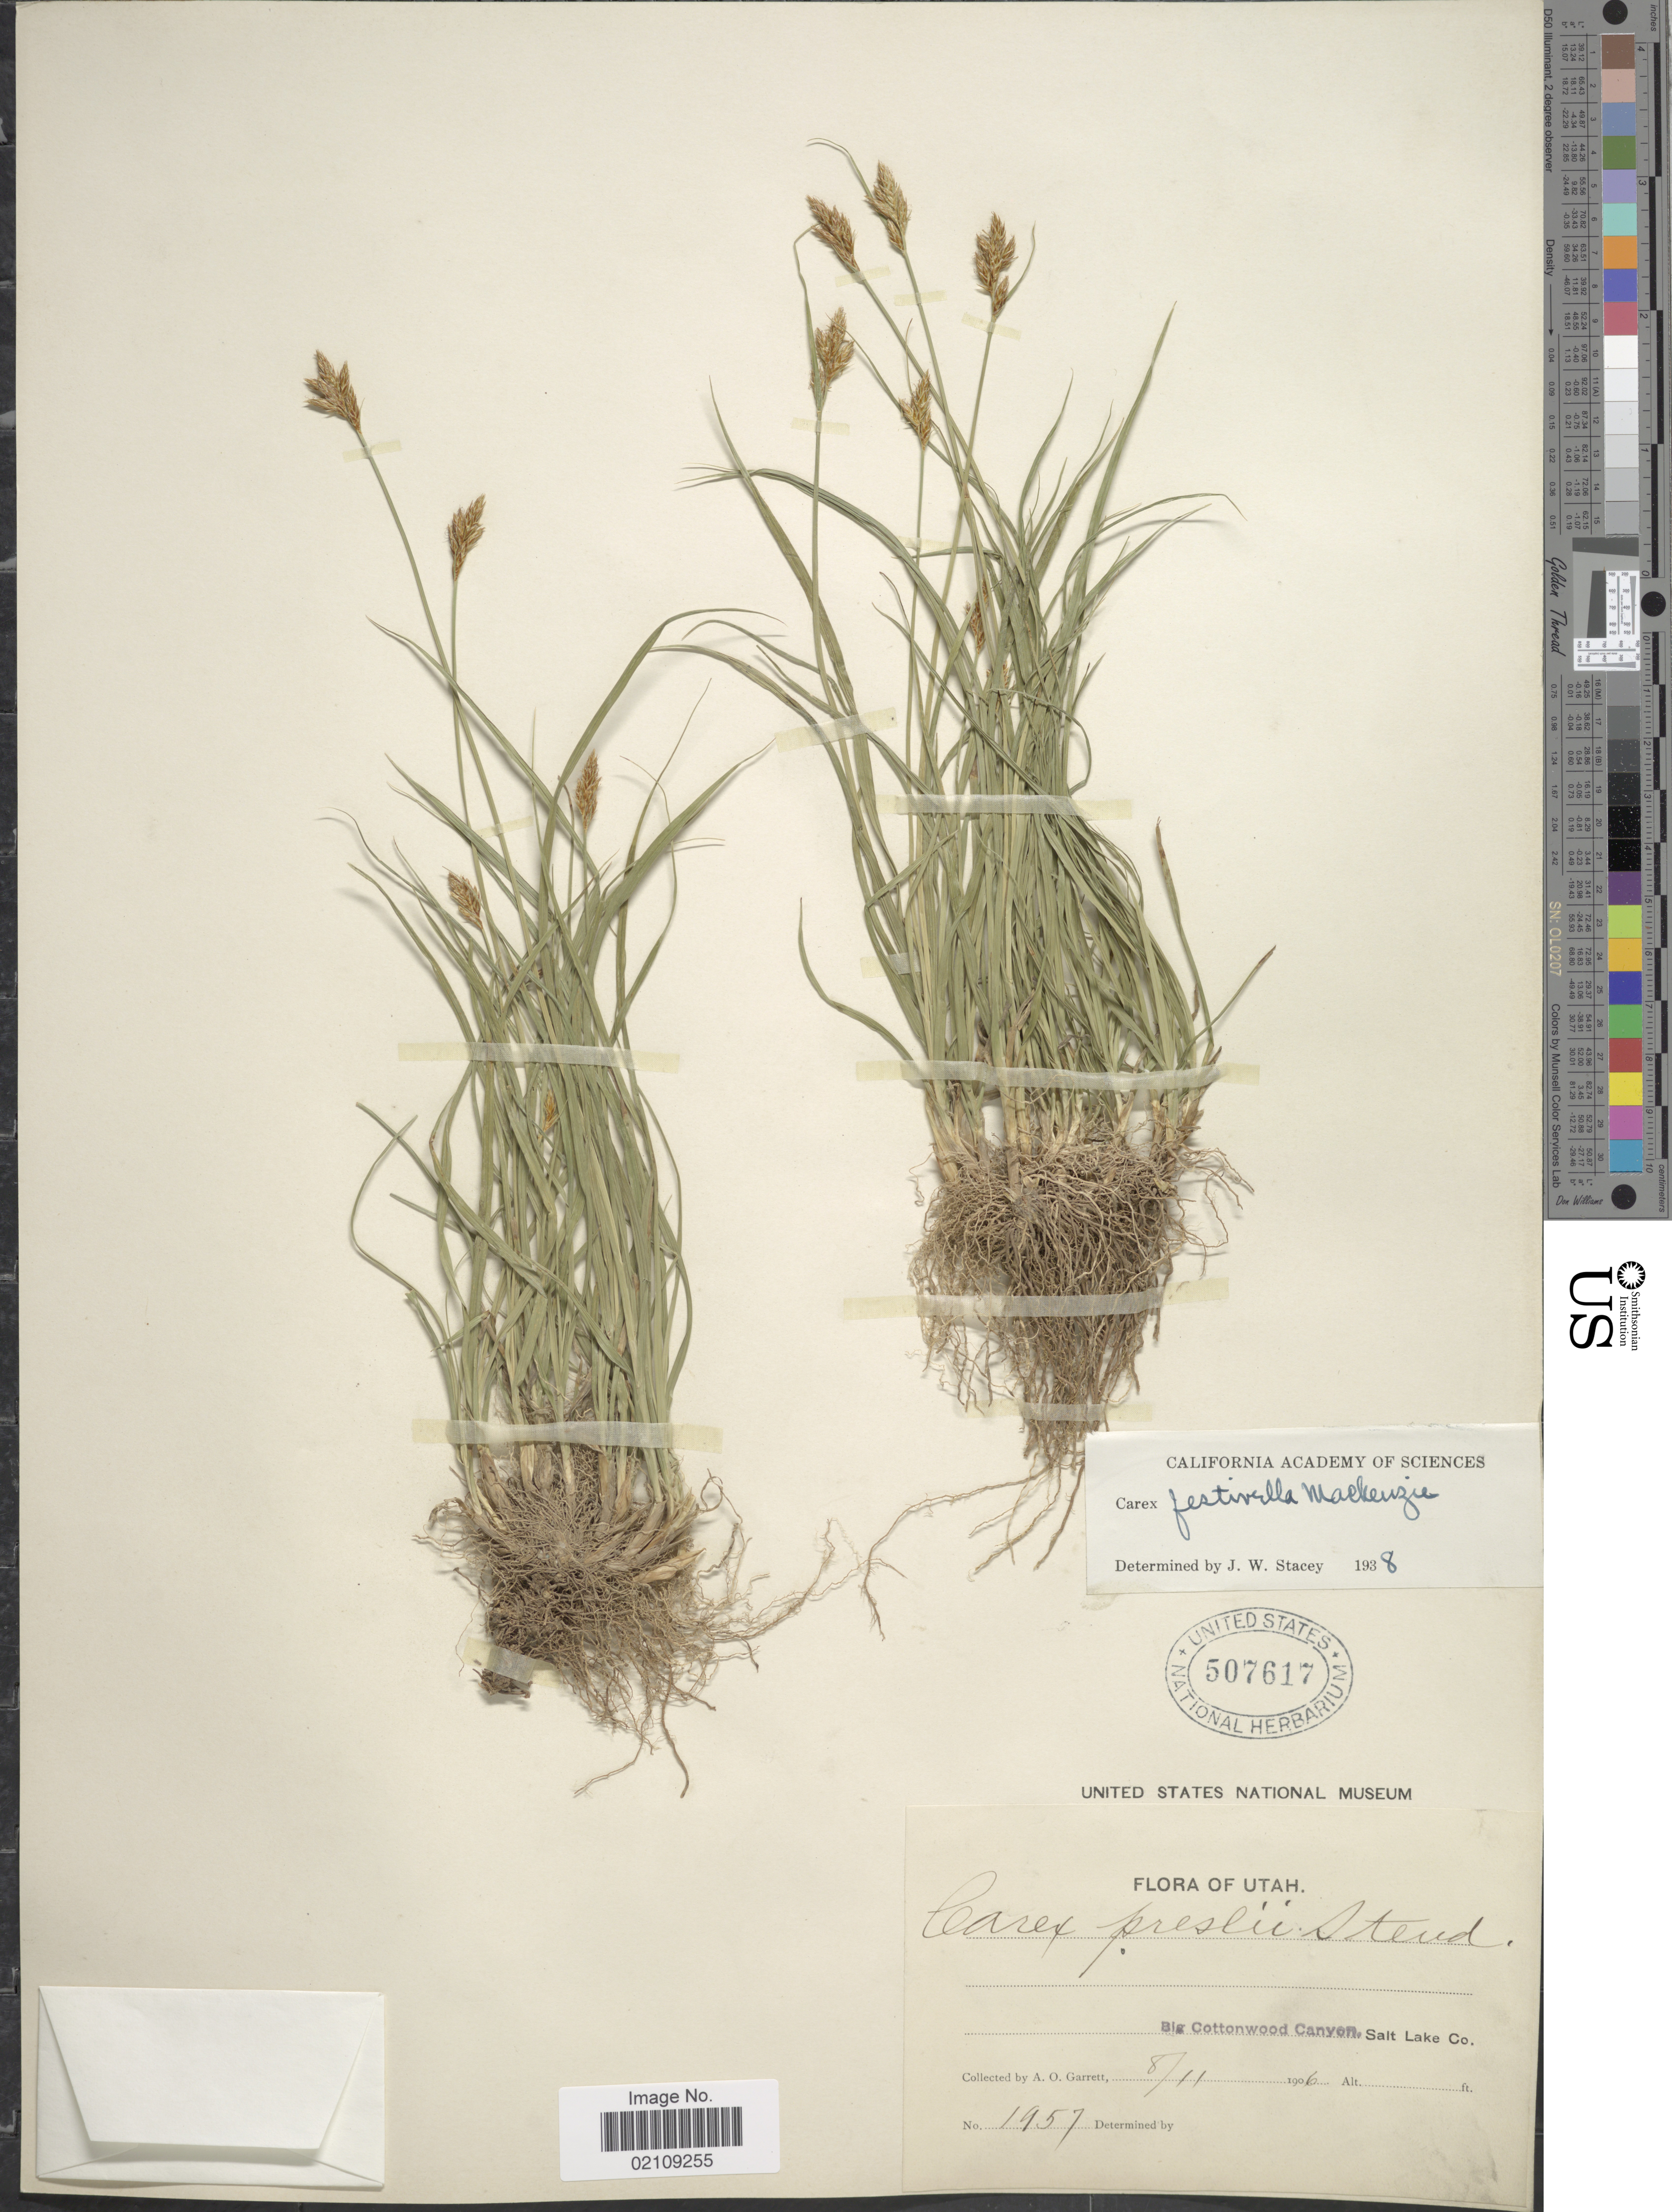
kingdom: Plantae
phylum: Tracheophyta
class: Liliopsida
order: Poales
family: Cyperaceae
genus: Carex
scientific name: Carex microptera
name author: Mack.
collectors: A. O. Garrett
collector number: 1957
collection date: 1906-08-11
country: United States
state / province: Utah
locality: Big Cottonwood Canyon, Salt Lake Co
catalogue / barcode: US 507617